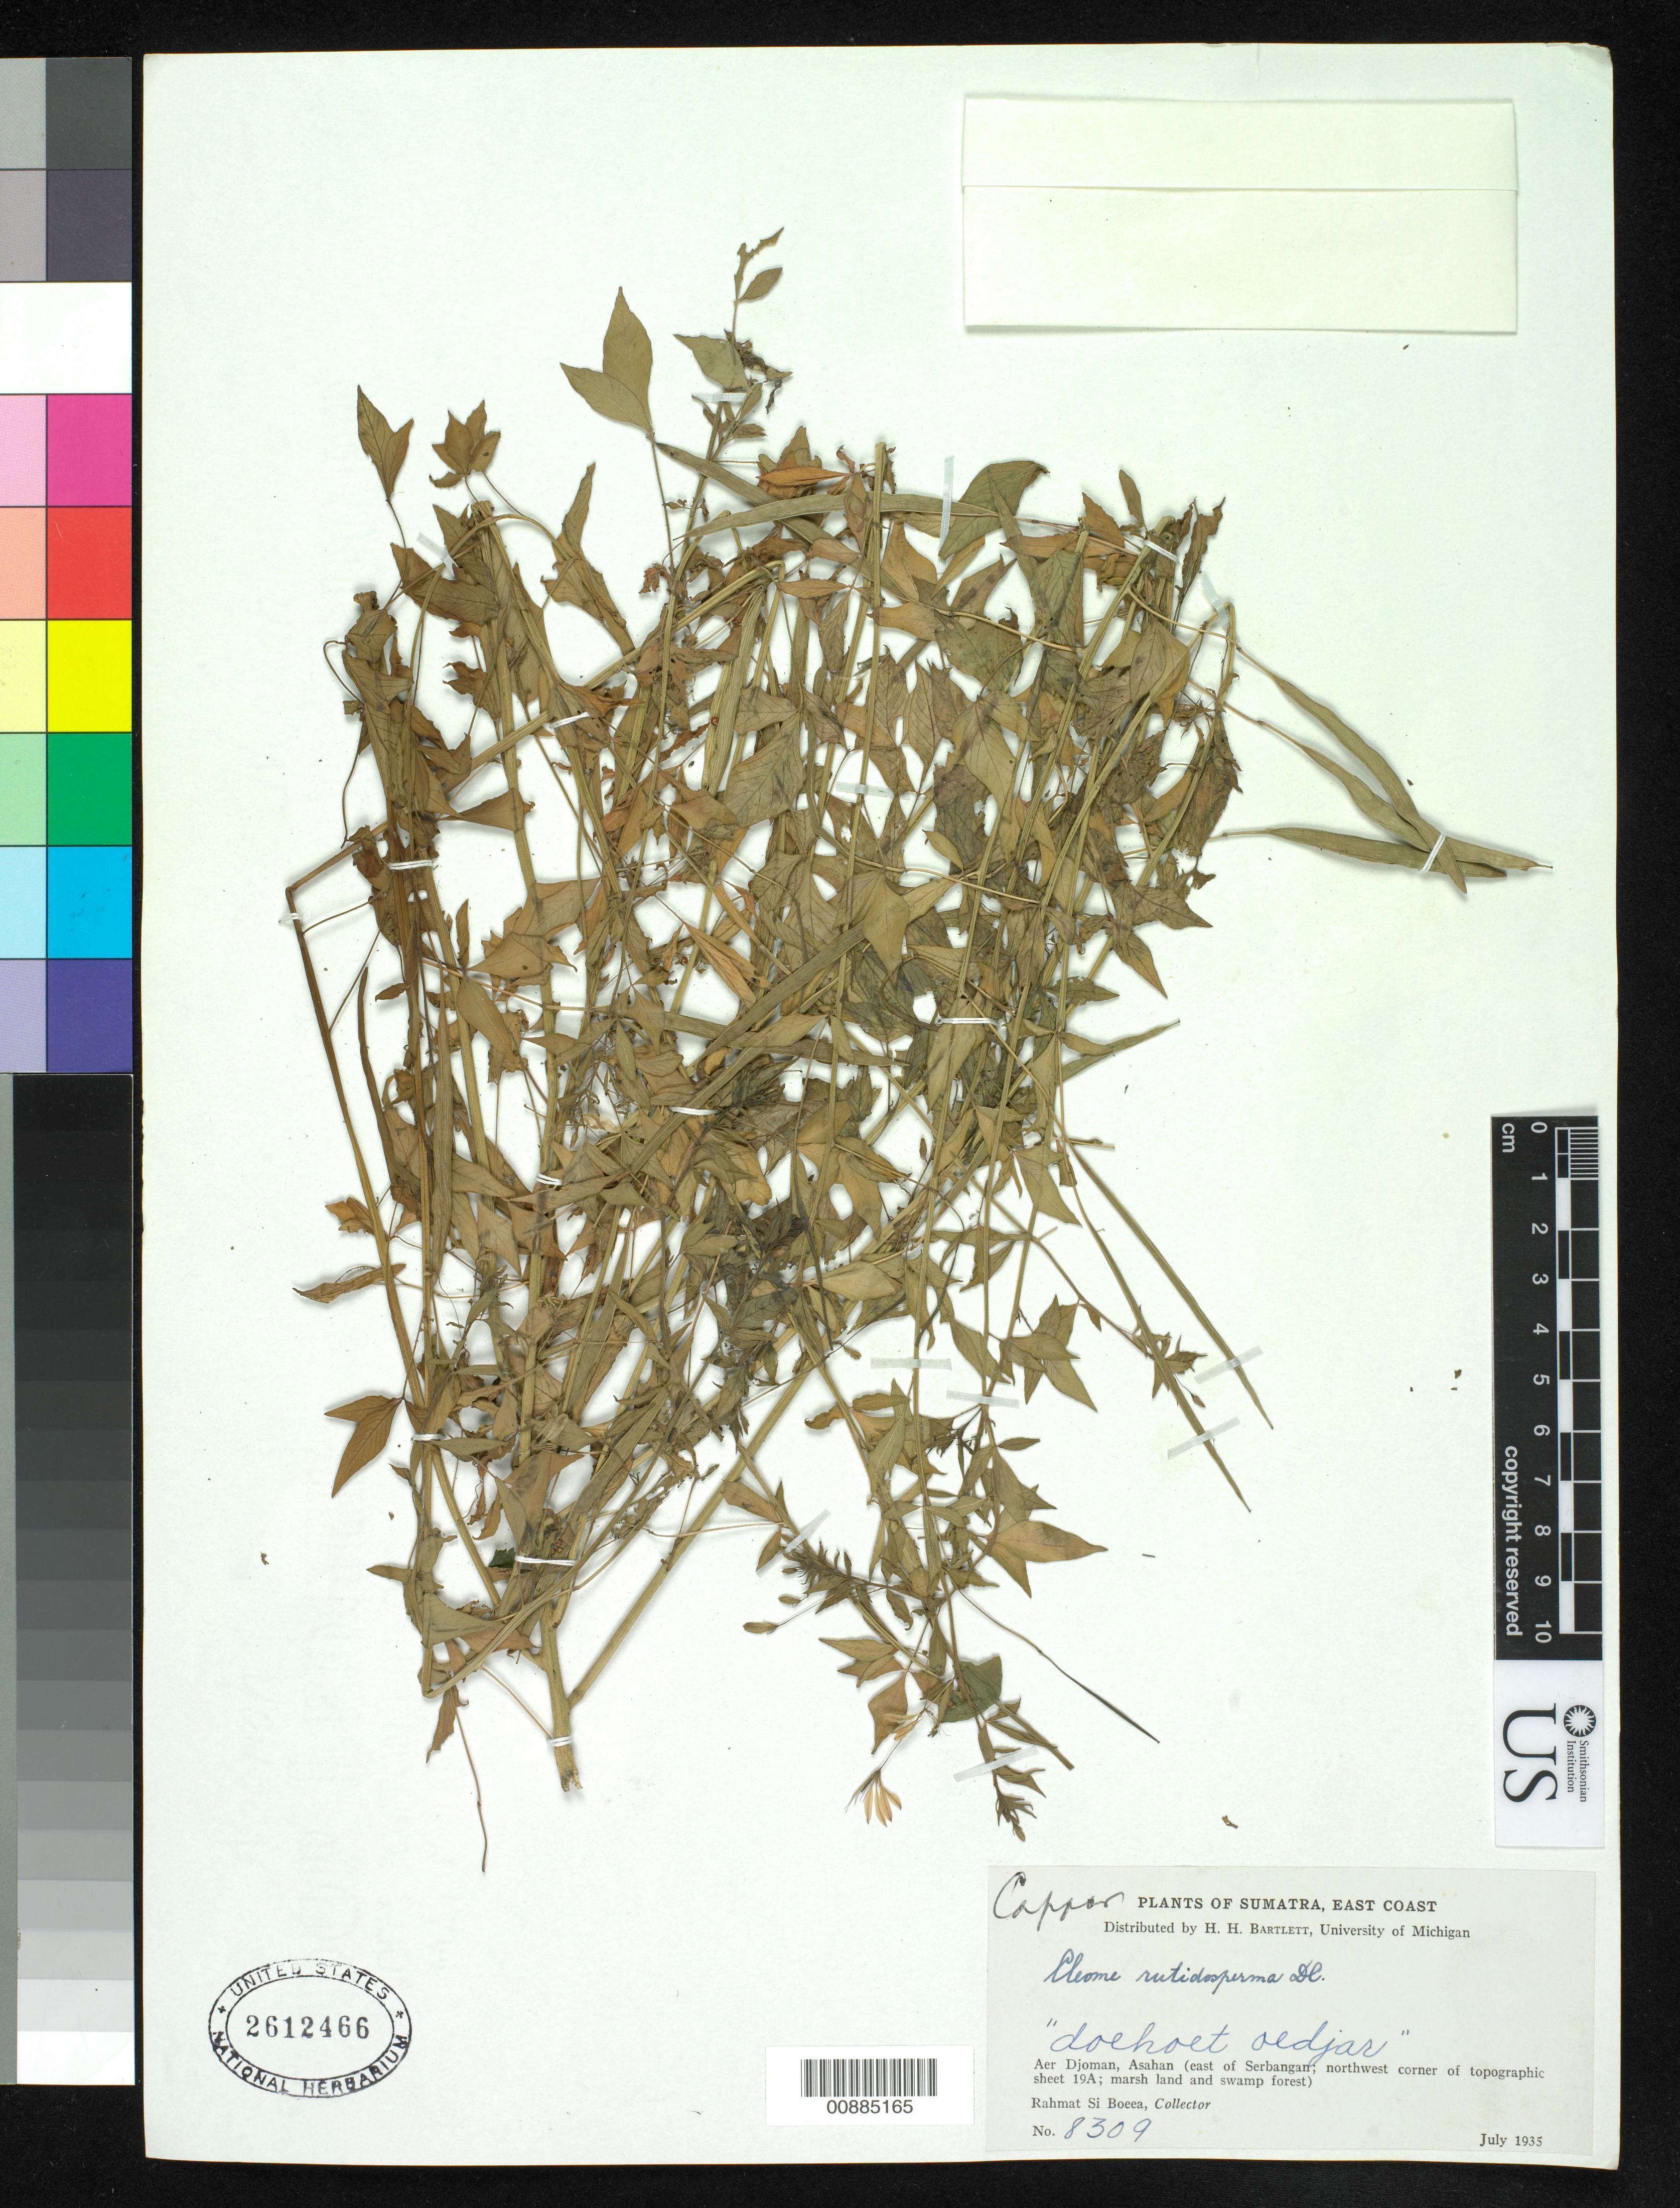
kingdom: Plantae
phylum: Tracheophyta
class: Magnoliopsida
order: Brassicales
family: Cleomaceae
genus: Sieruela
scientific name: Sieruela rutidosperma var. rutidosperma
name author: (DC.) Roalson & J.C. Hall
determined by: Wagner, W. L., (BOT), Smithsonian Institution - National Museum of Natural History (UNITED STATES)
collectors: Rahmat Si Boeea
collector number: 8309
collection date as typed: Jul 1935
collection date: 1935-07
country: Indonesia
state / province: Sumatra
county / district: Aceh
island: Sumatra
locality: Aer Bjoman, asahan (east of Serbangan)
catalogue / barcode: US 2612466